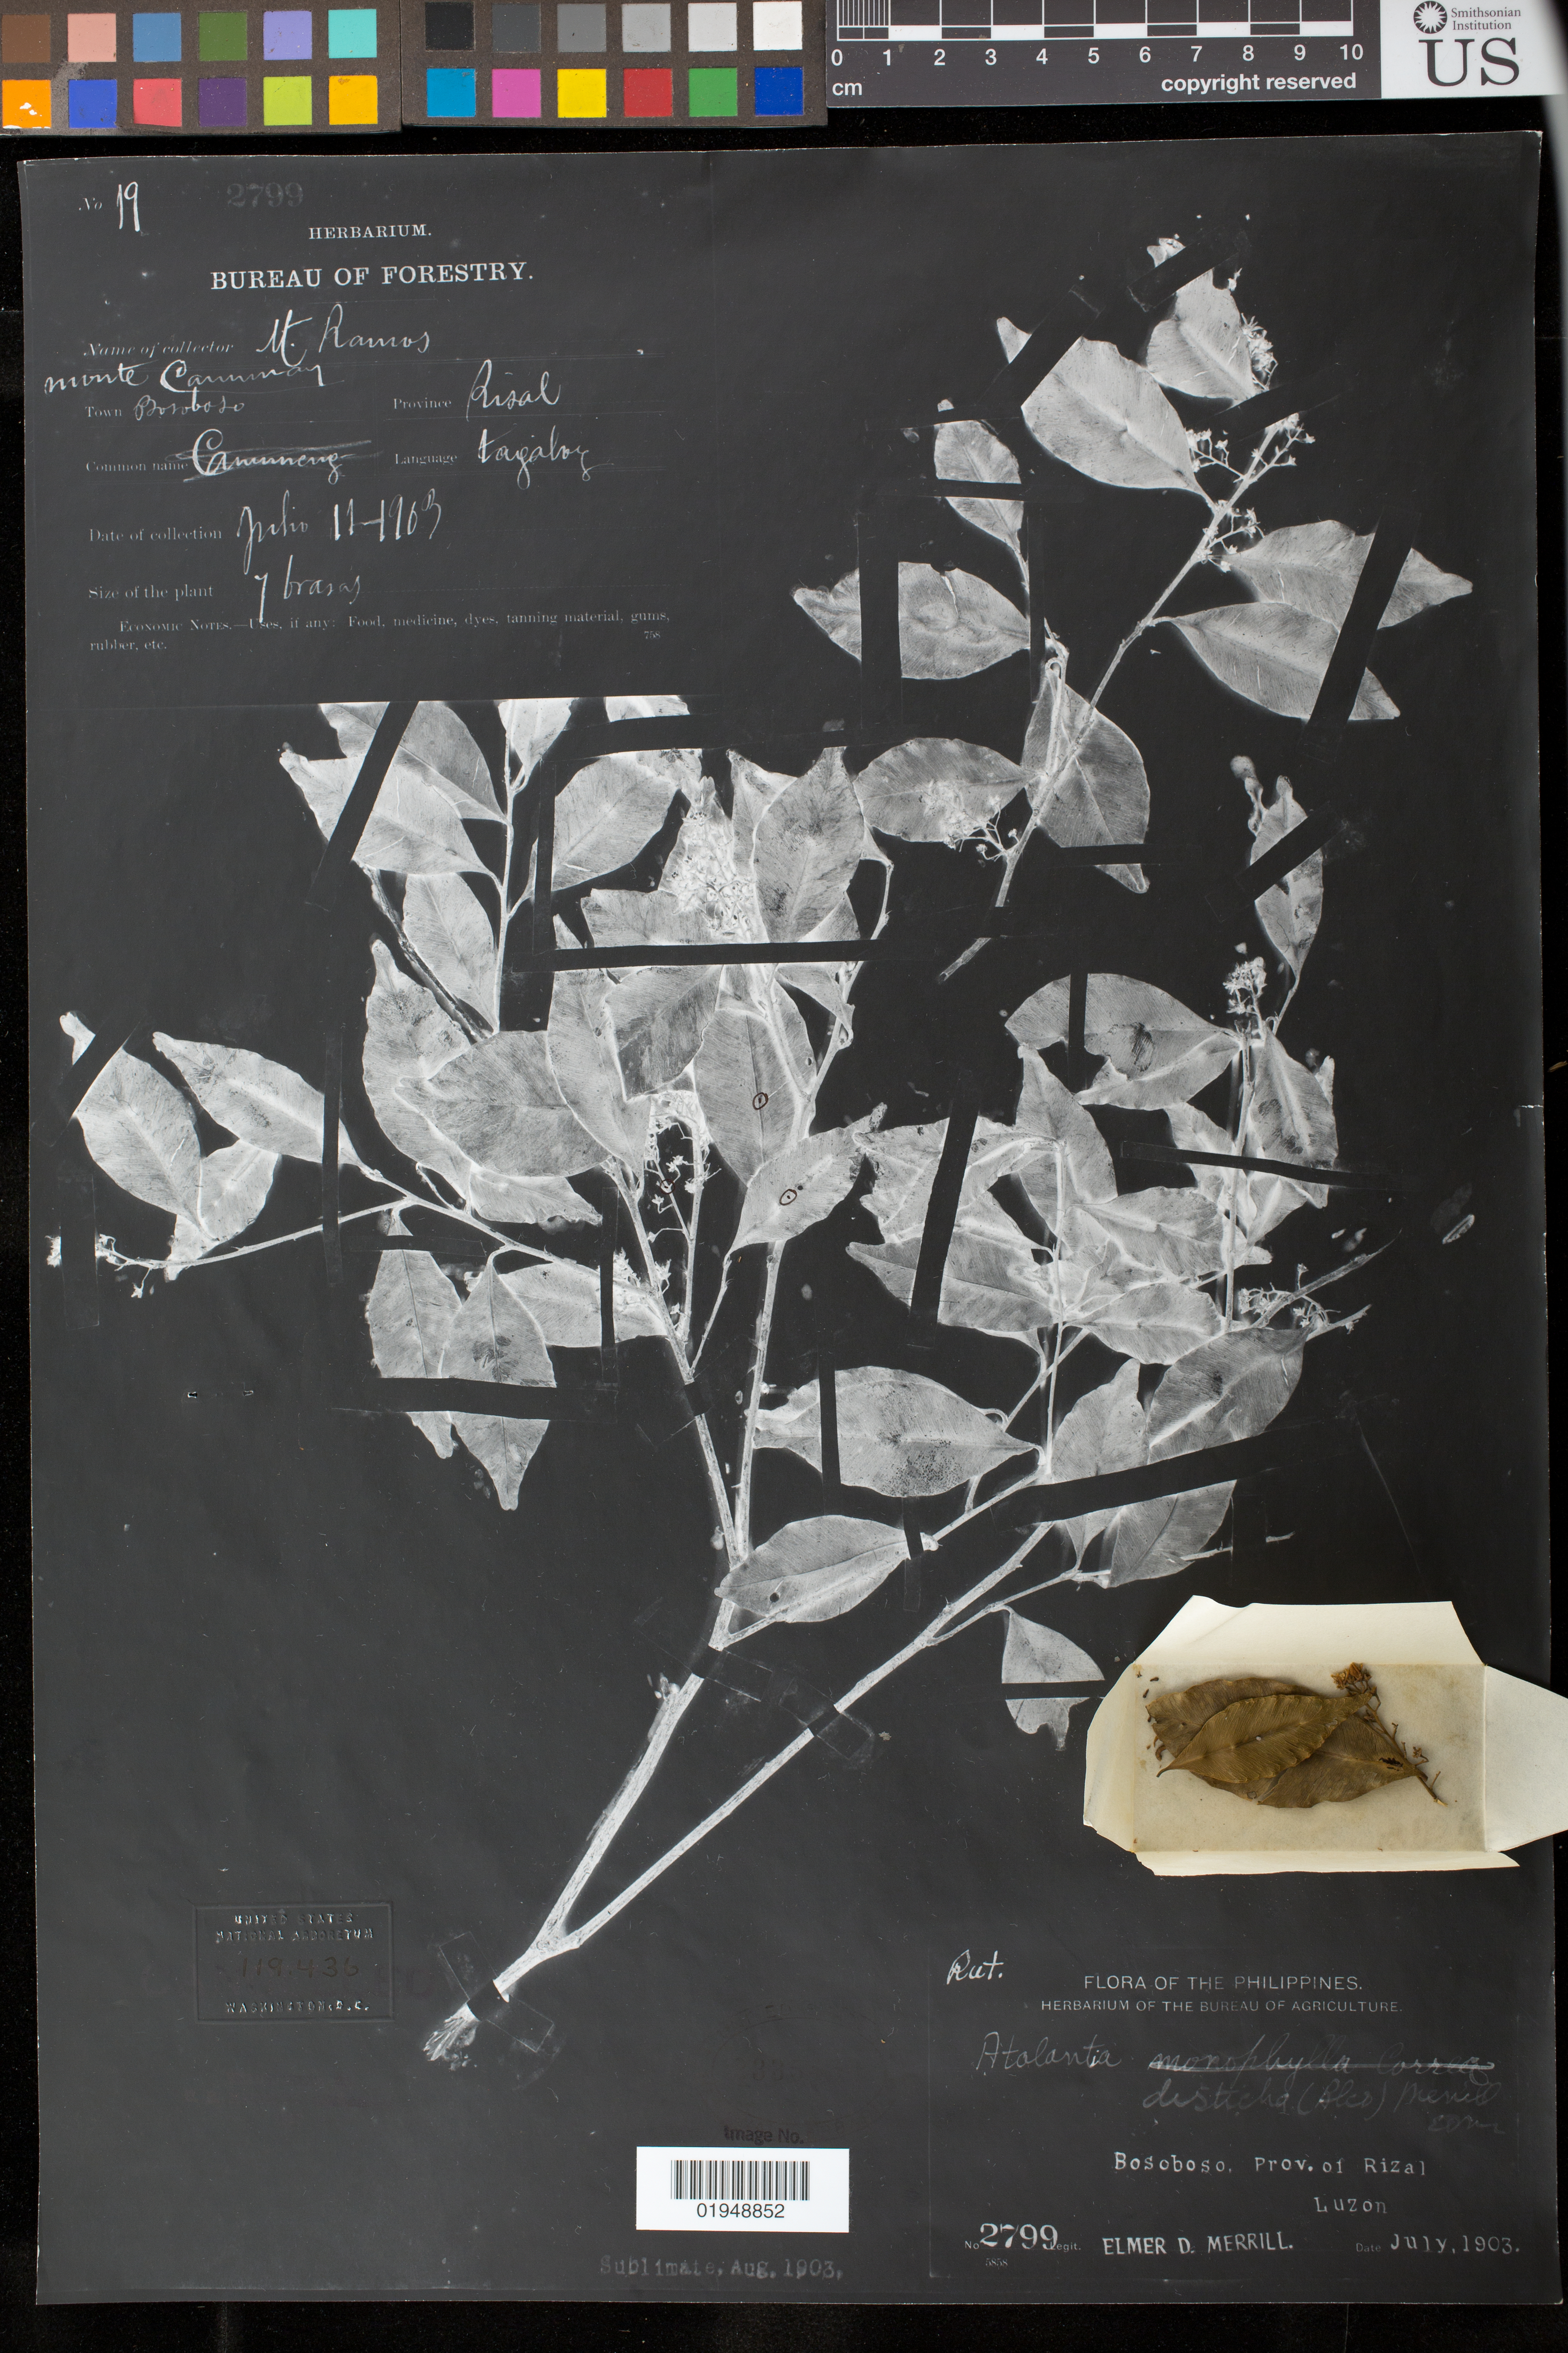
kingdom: Plantae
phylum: Tracheophyta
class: Magnoliopsida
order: Sapindales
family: Rutaceae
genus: Atalantia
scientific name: Atalantia disticha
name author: (Blanco) Merr.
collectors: E. D. Merrill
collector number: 2799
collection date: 1903-07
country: Philippines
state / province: Calabarzon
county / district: Rizal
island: Luzon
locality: Bosoboso